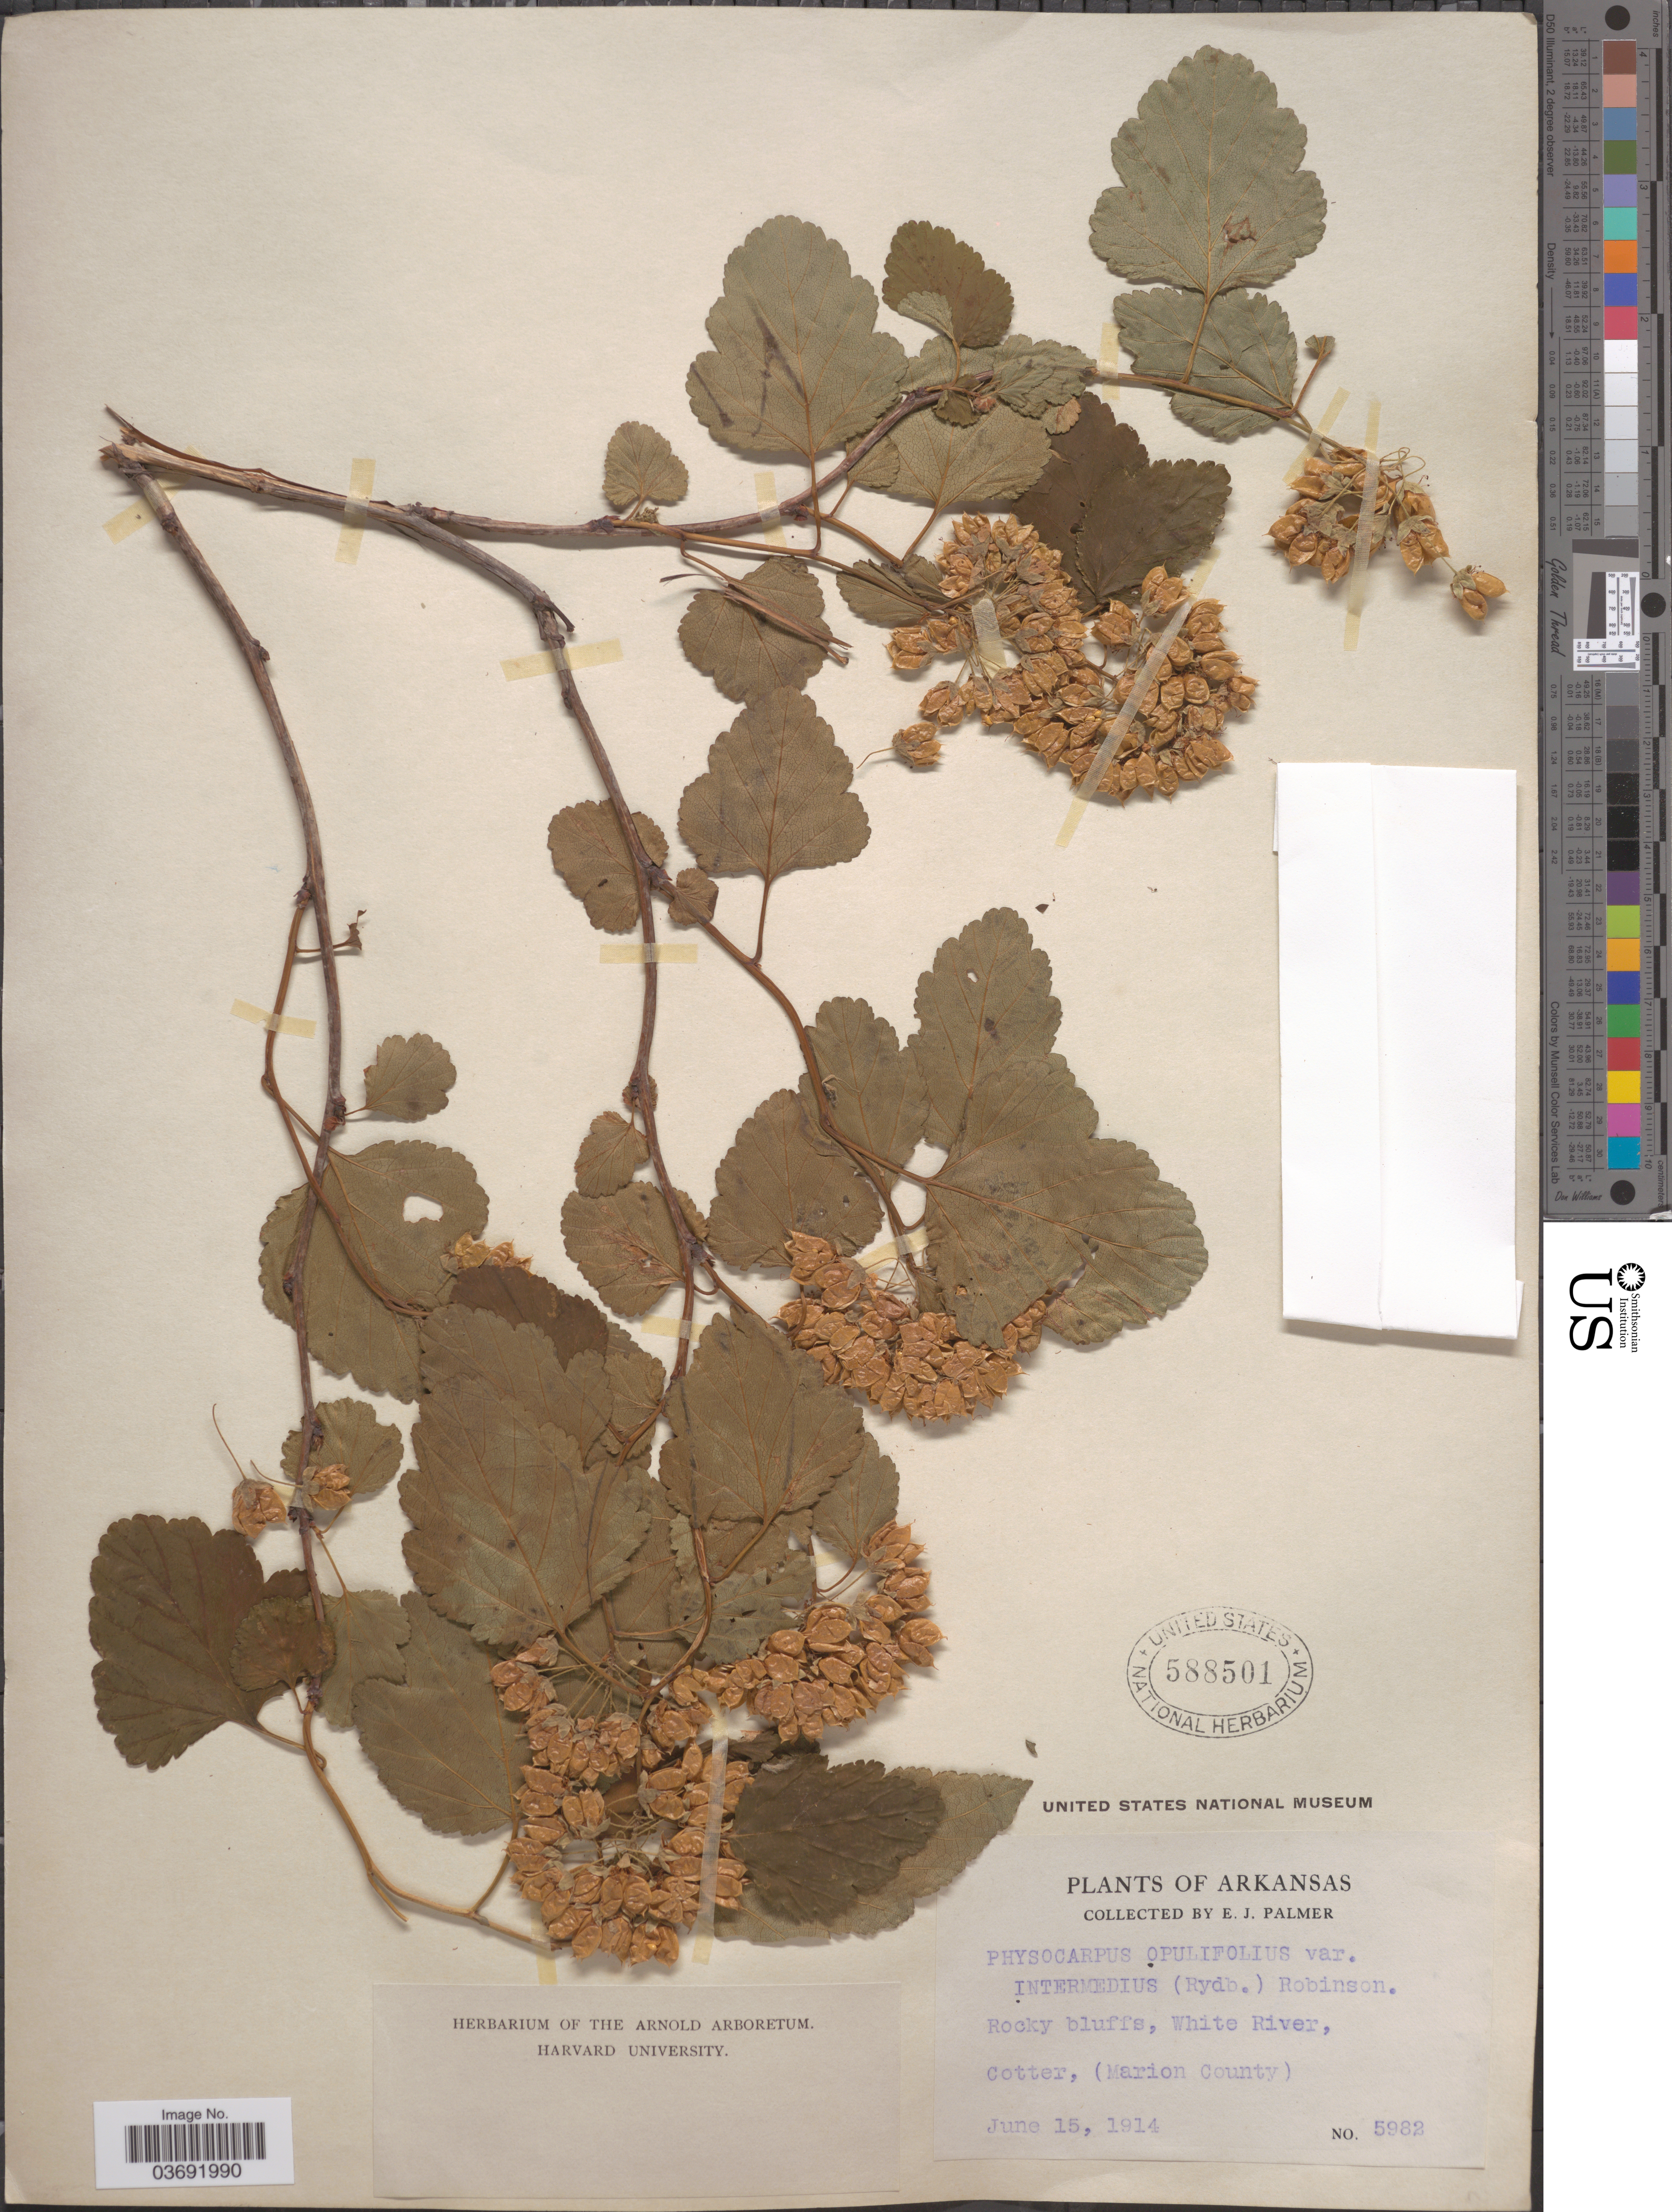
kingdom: Plantae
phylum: Tracheophyta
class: Magnoliopsida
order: Rosales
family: Rosaceae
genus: Physocarpus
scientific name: Physocarpus intermedius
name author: (Rydb.) C.K. Schneid.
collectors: E. J. Palmer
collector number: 5982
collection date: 1914-06-15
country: United States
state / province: Arkansas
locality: Rocky bluffs, White River, Cotter, (Marion County).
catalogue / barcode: US 588501